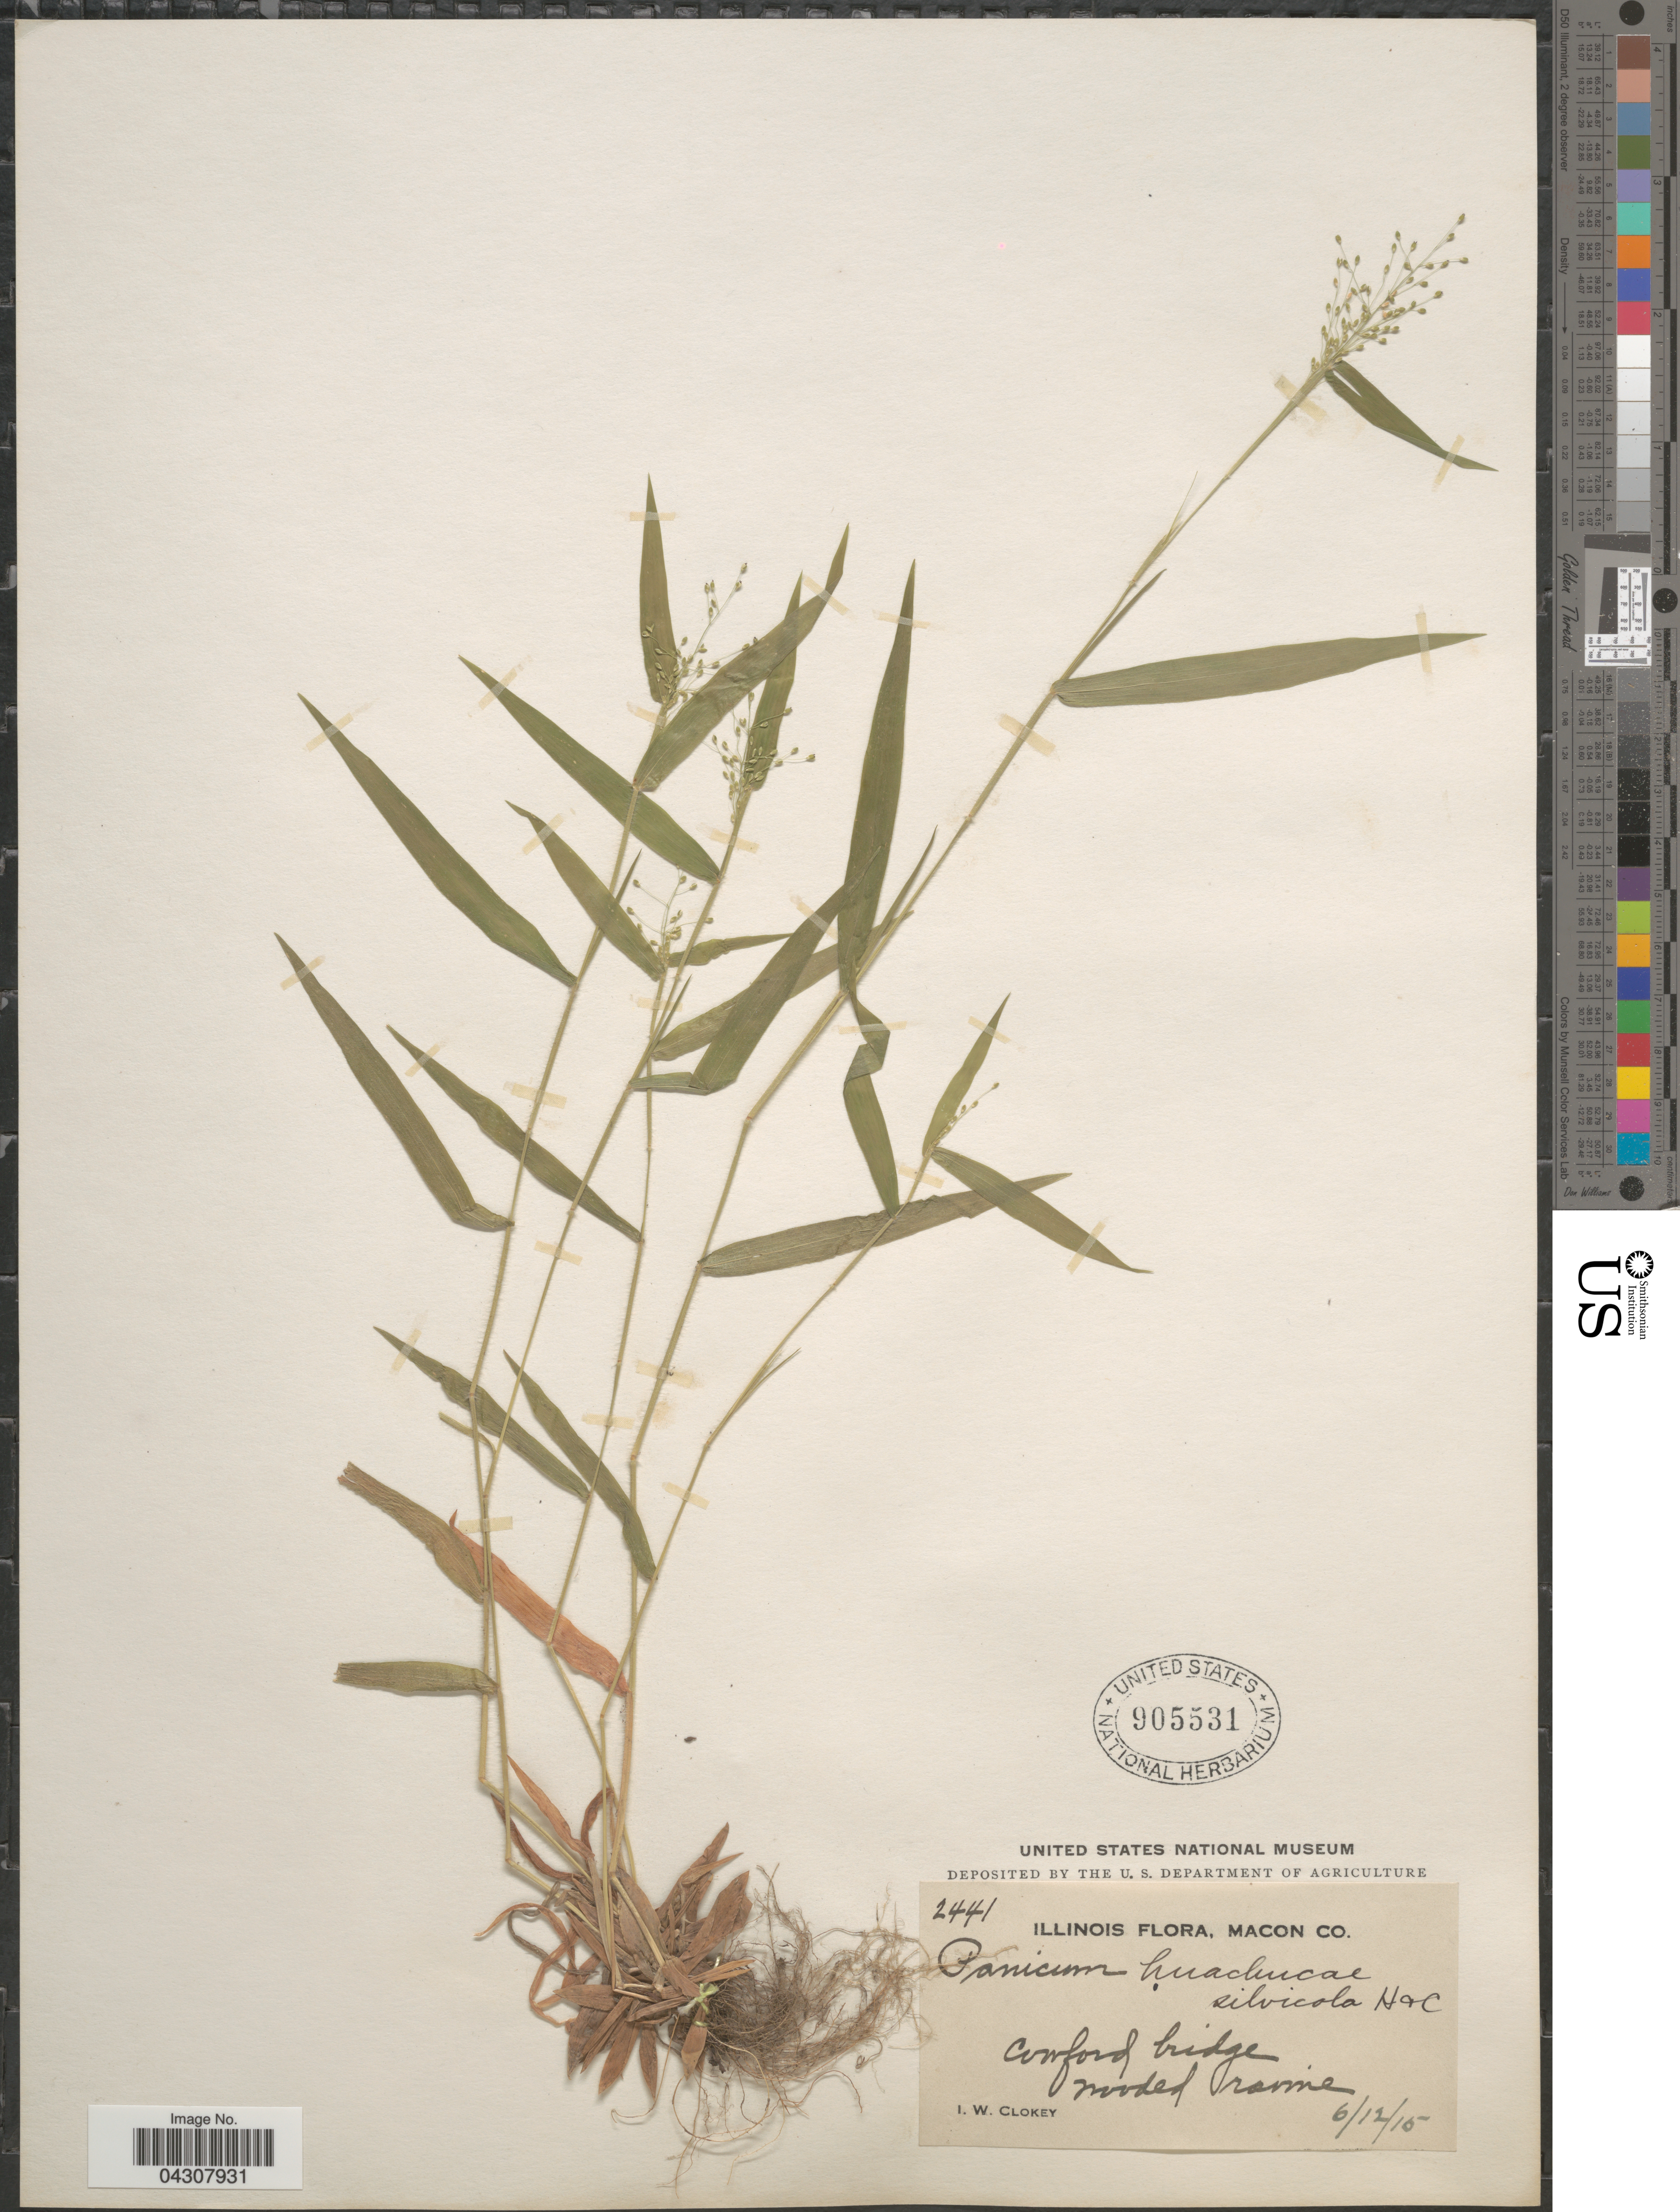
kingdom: Plantae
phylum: Tracheophyta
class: Liliopsida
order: Poales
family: Poaceae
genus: Dichanthelium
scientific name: Dichanthelium acuminatum var. acuminatum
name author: (Sw.) Gould & C.A. Clark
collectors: I. W. Clokey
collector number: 2441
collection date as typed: Transcribed d/m/y: 12/6/15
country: United States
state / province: Illinois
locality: Macon Co. Cowford bridge, wooded ravine.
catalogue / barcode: US 905531